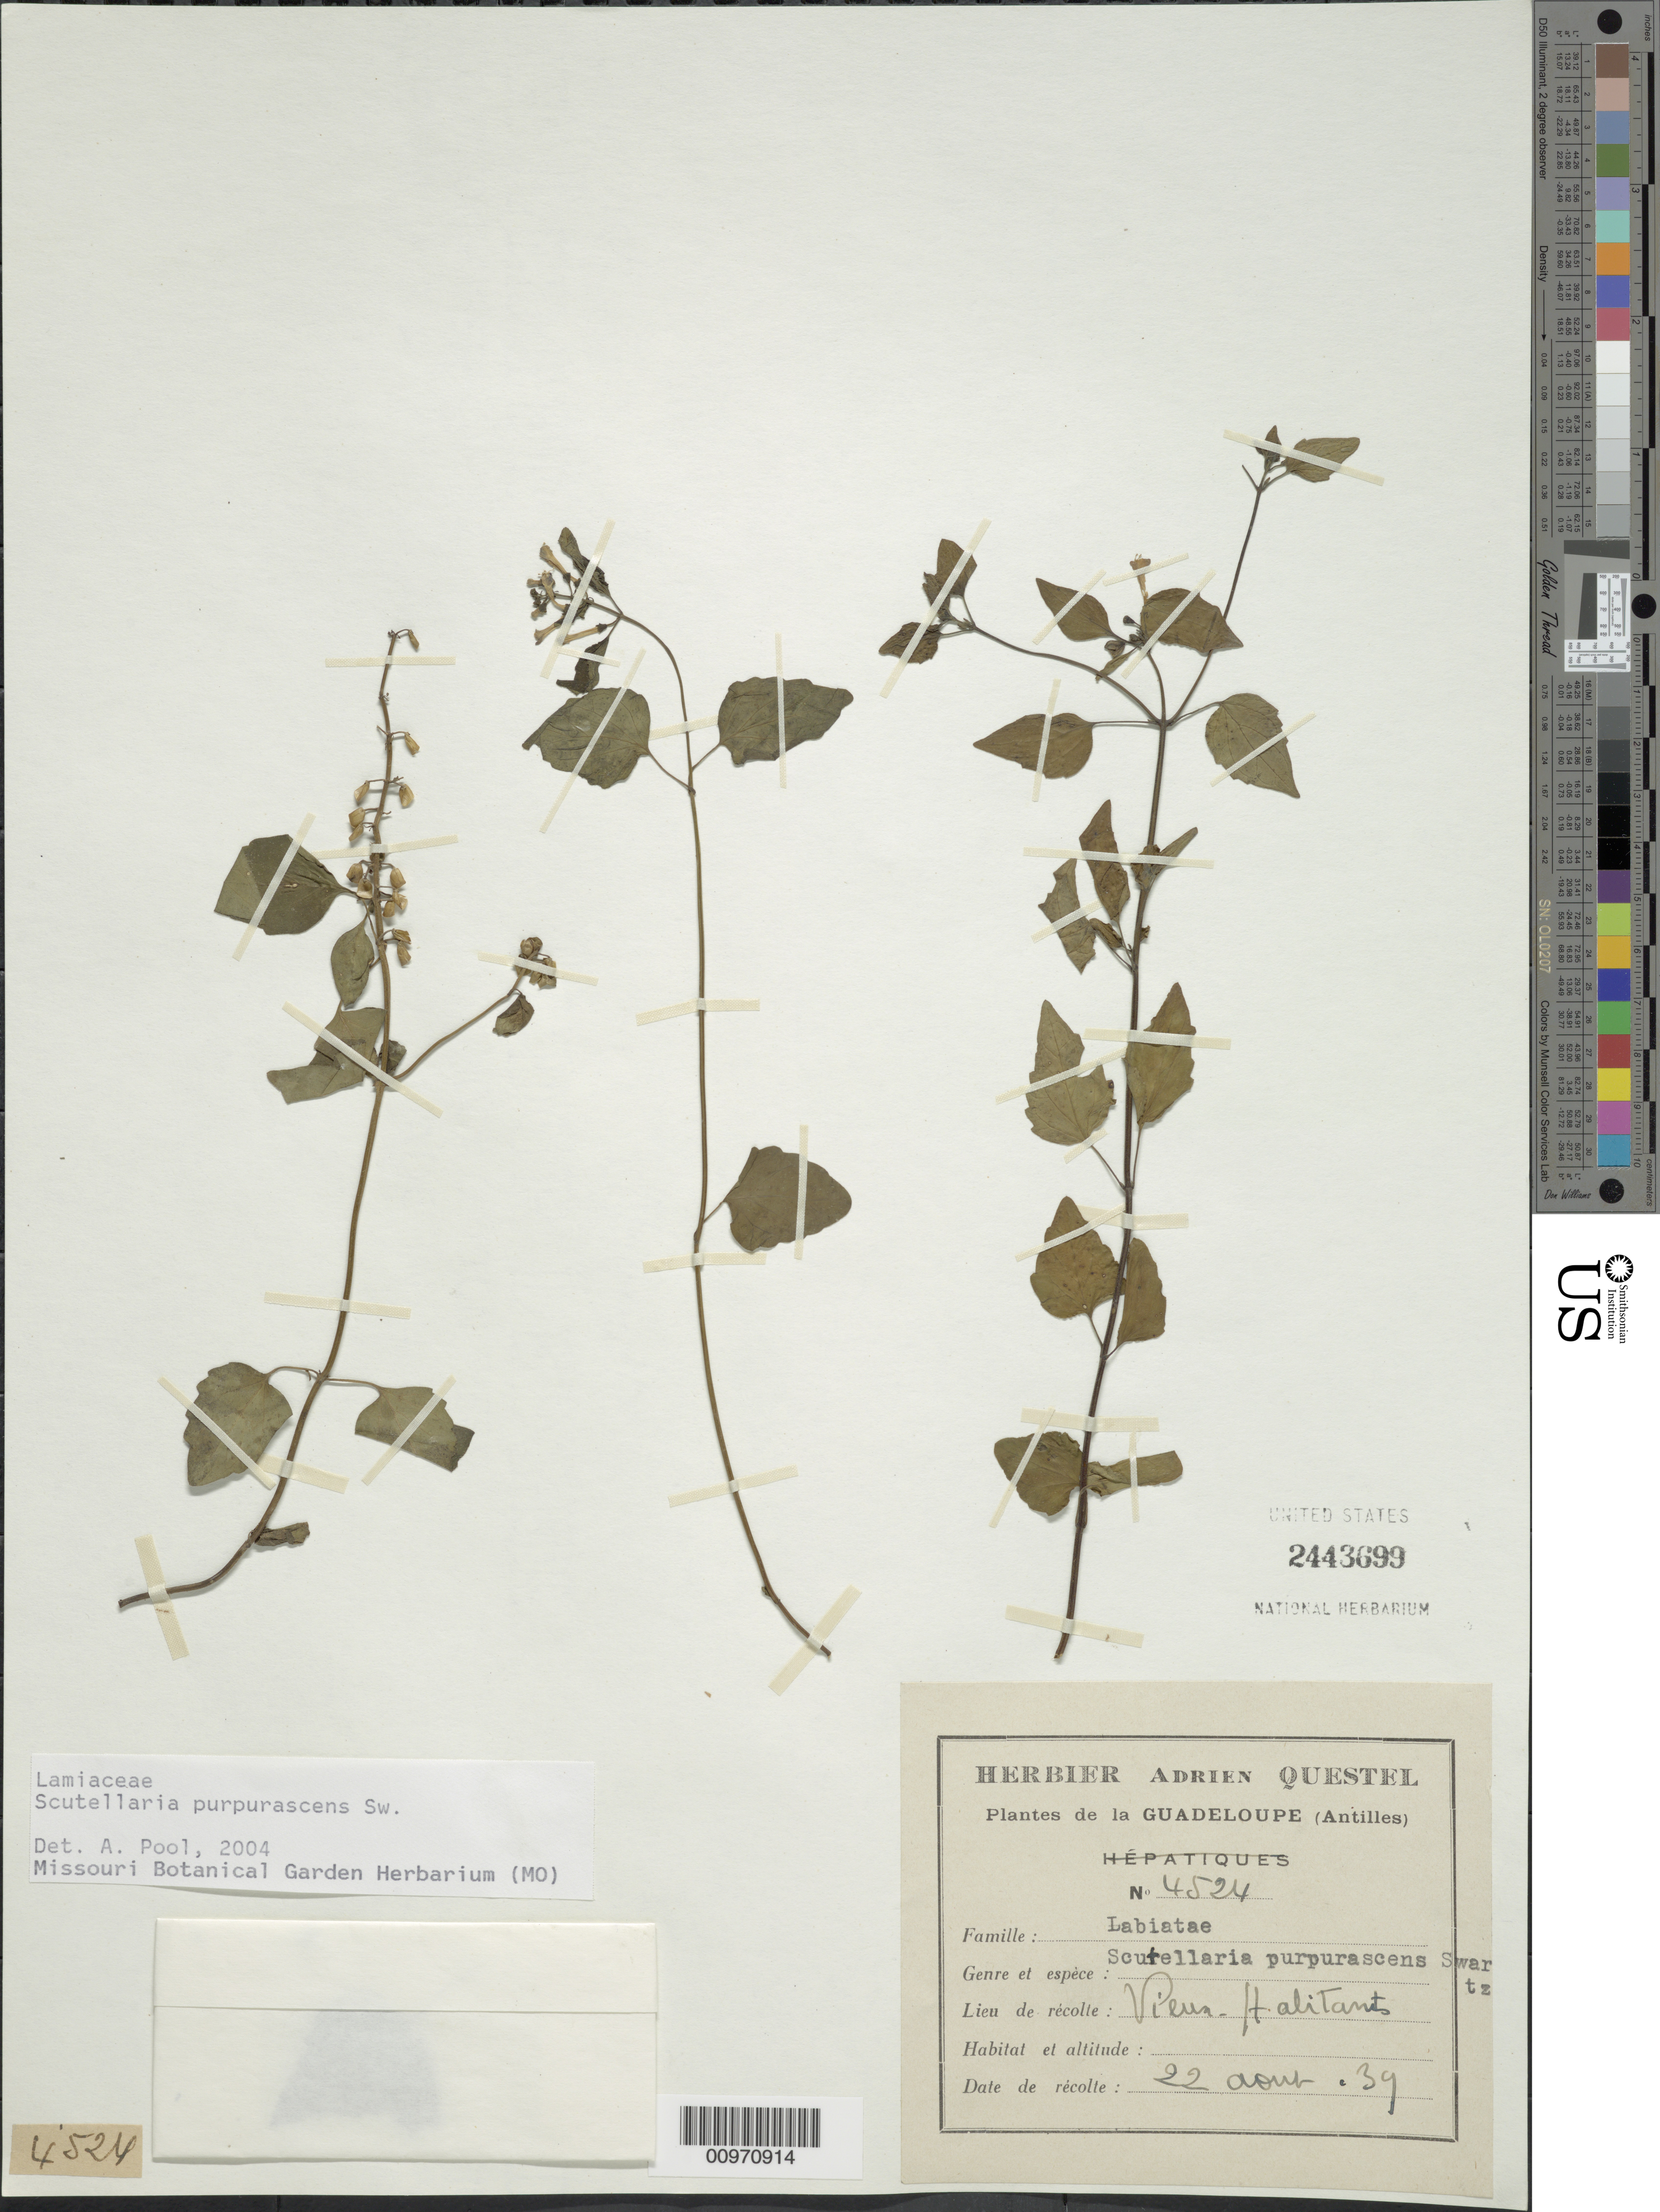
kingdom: Plantae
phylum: Tracheophyta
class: Magnoliopsida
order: Lamiales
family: Lamiaceae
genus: Scutellaria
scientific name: Scutellaria purpurascens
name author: Sw.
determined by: Pool, A., (MO), Missouri Botanical Garden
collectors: A. Questel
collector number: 4524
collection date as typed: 22 Aug 1939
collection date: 1939-08-22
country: Guadeloupe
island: Basse Terre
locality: Vieux Halitants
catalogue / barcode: US 2443699